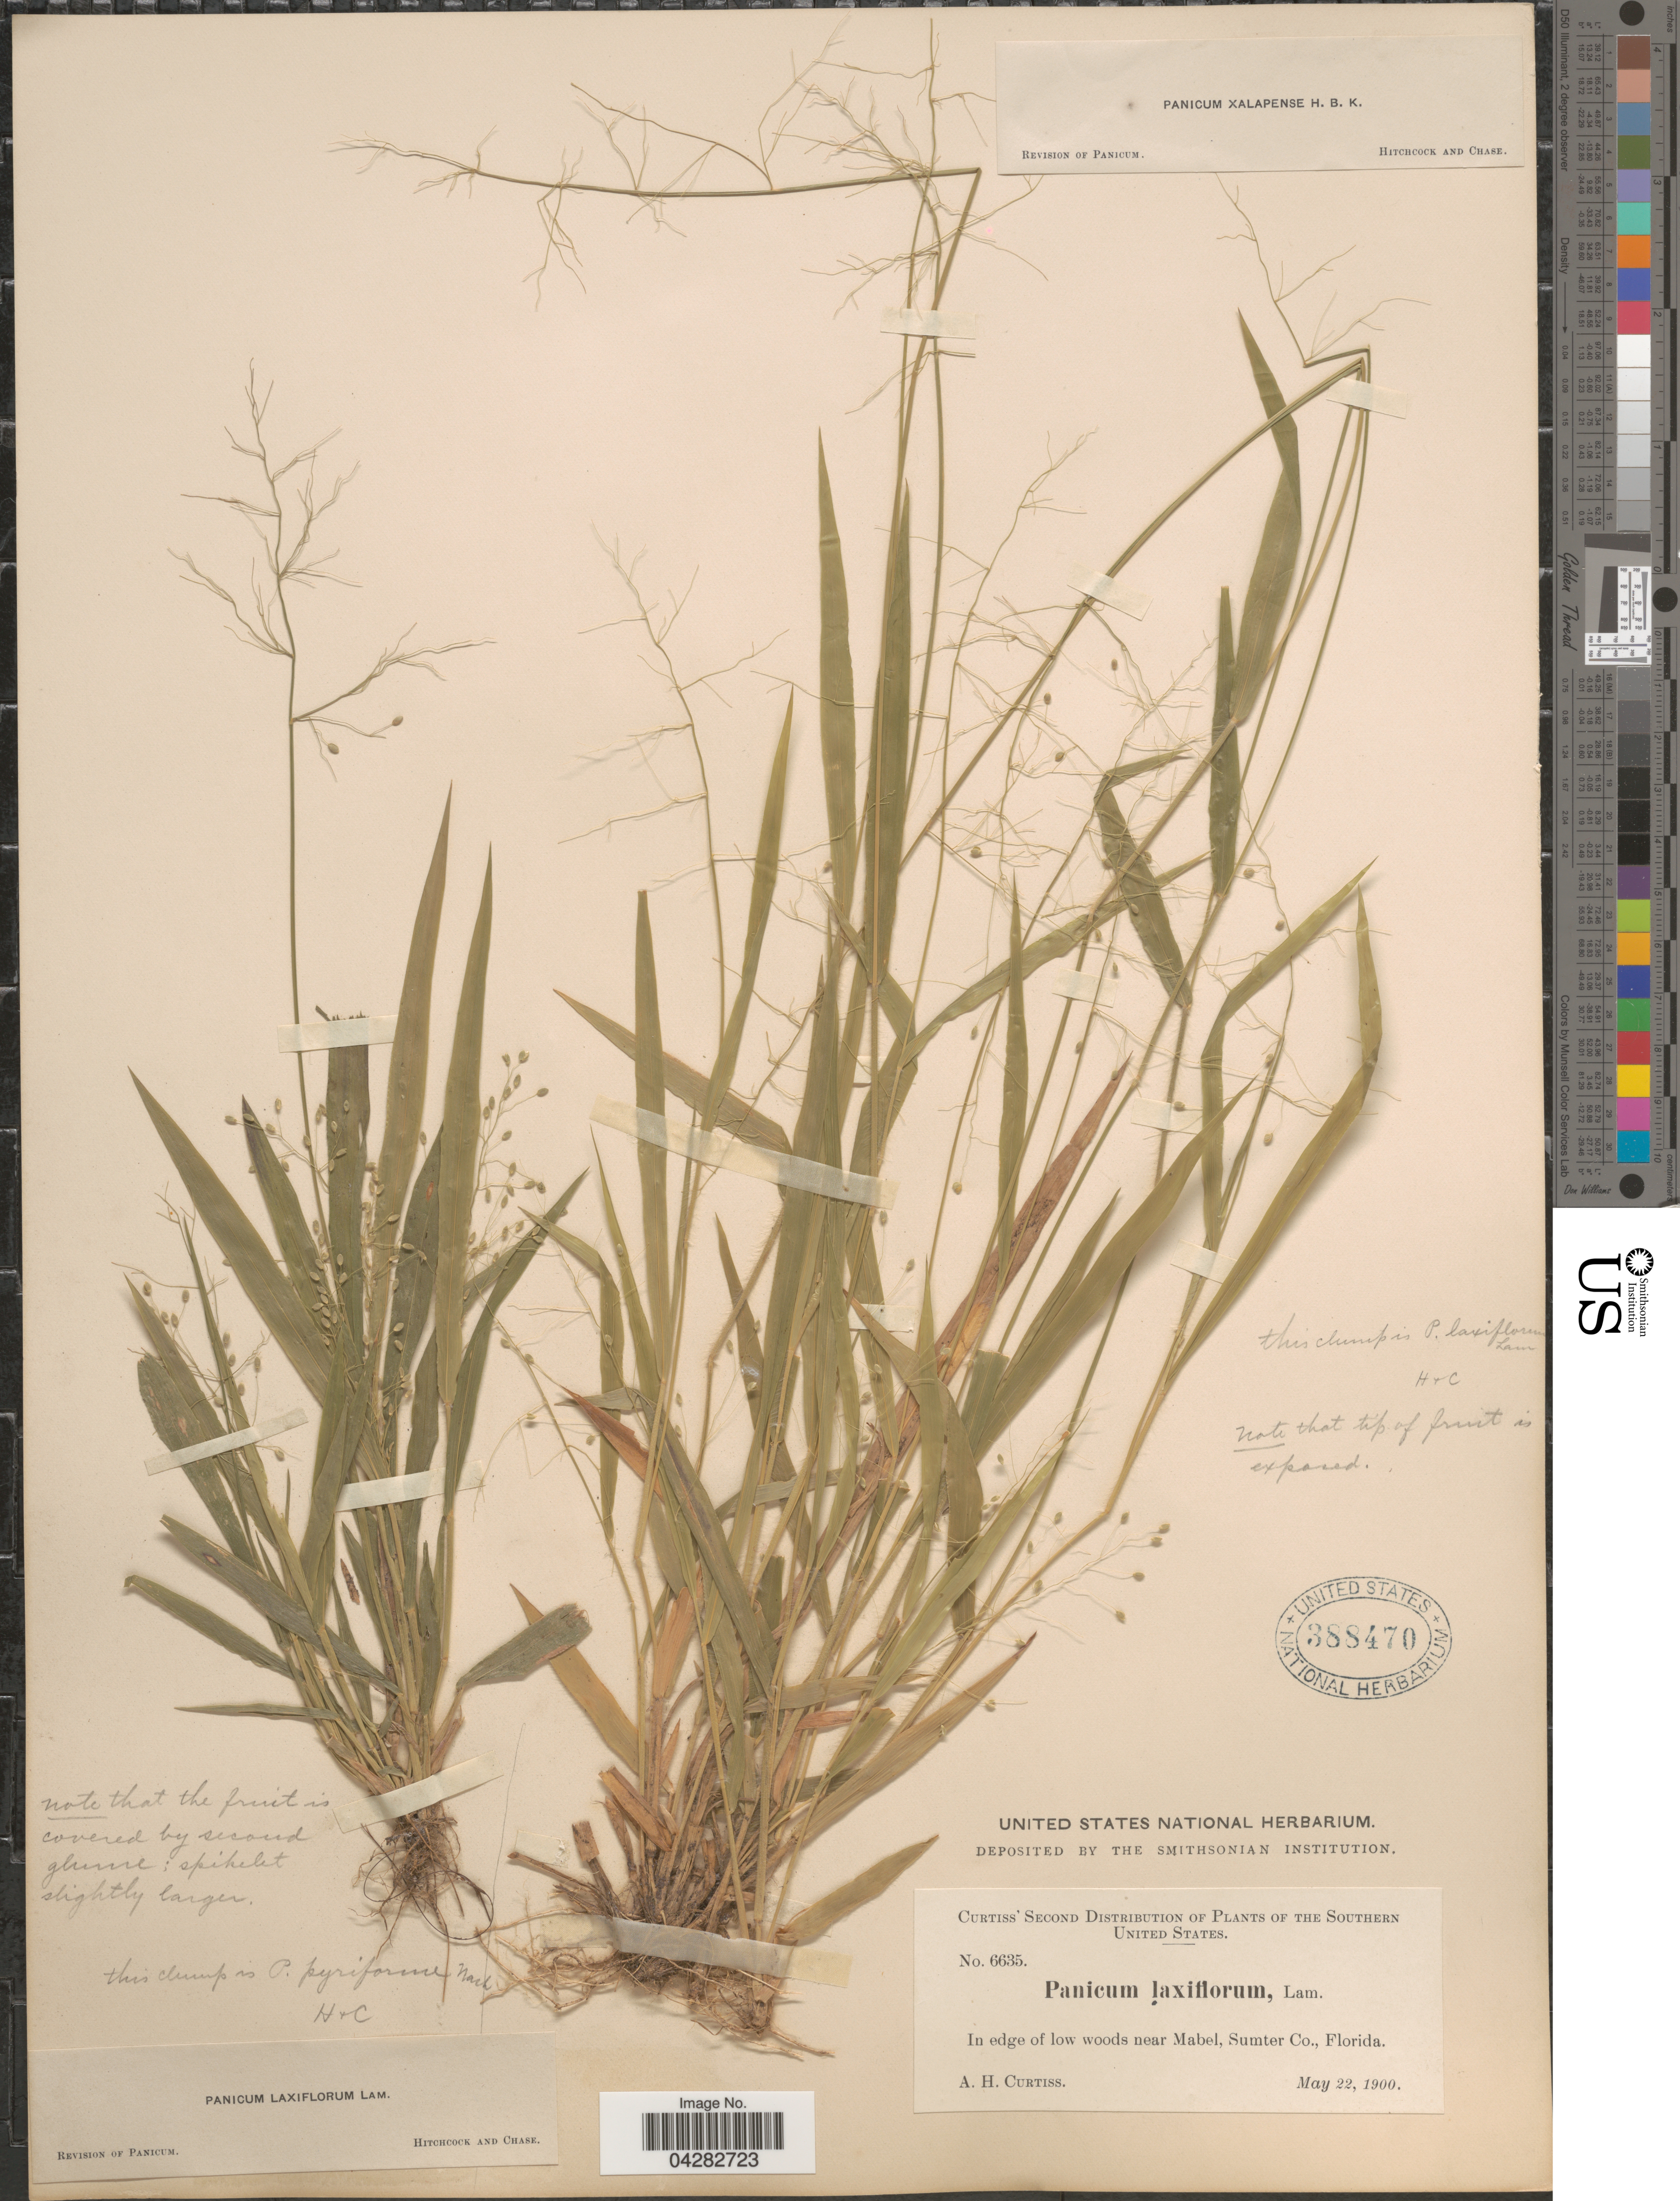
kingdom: Plantae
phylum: Tracheophyta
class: Liliopsida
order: Poales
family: Poaceae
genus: Dichanthelium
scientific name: Dichanthelium laxiflorum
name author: (Lam.) Gould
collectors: A. H. Curtiss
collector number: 6635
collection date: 1900-05-22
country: United States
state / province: Florida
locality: The Southern United States. Near Mabel, Sumter Co.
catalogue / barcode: US 388470